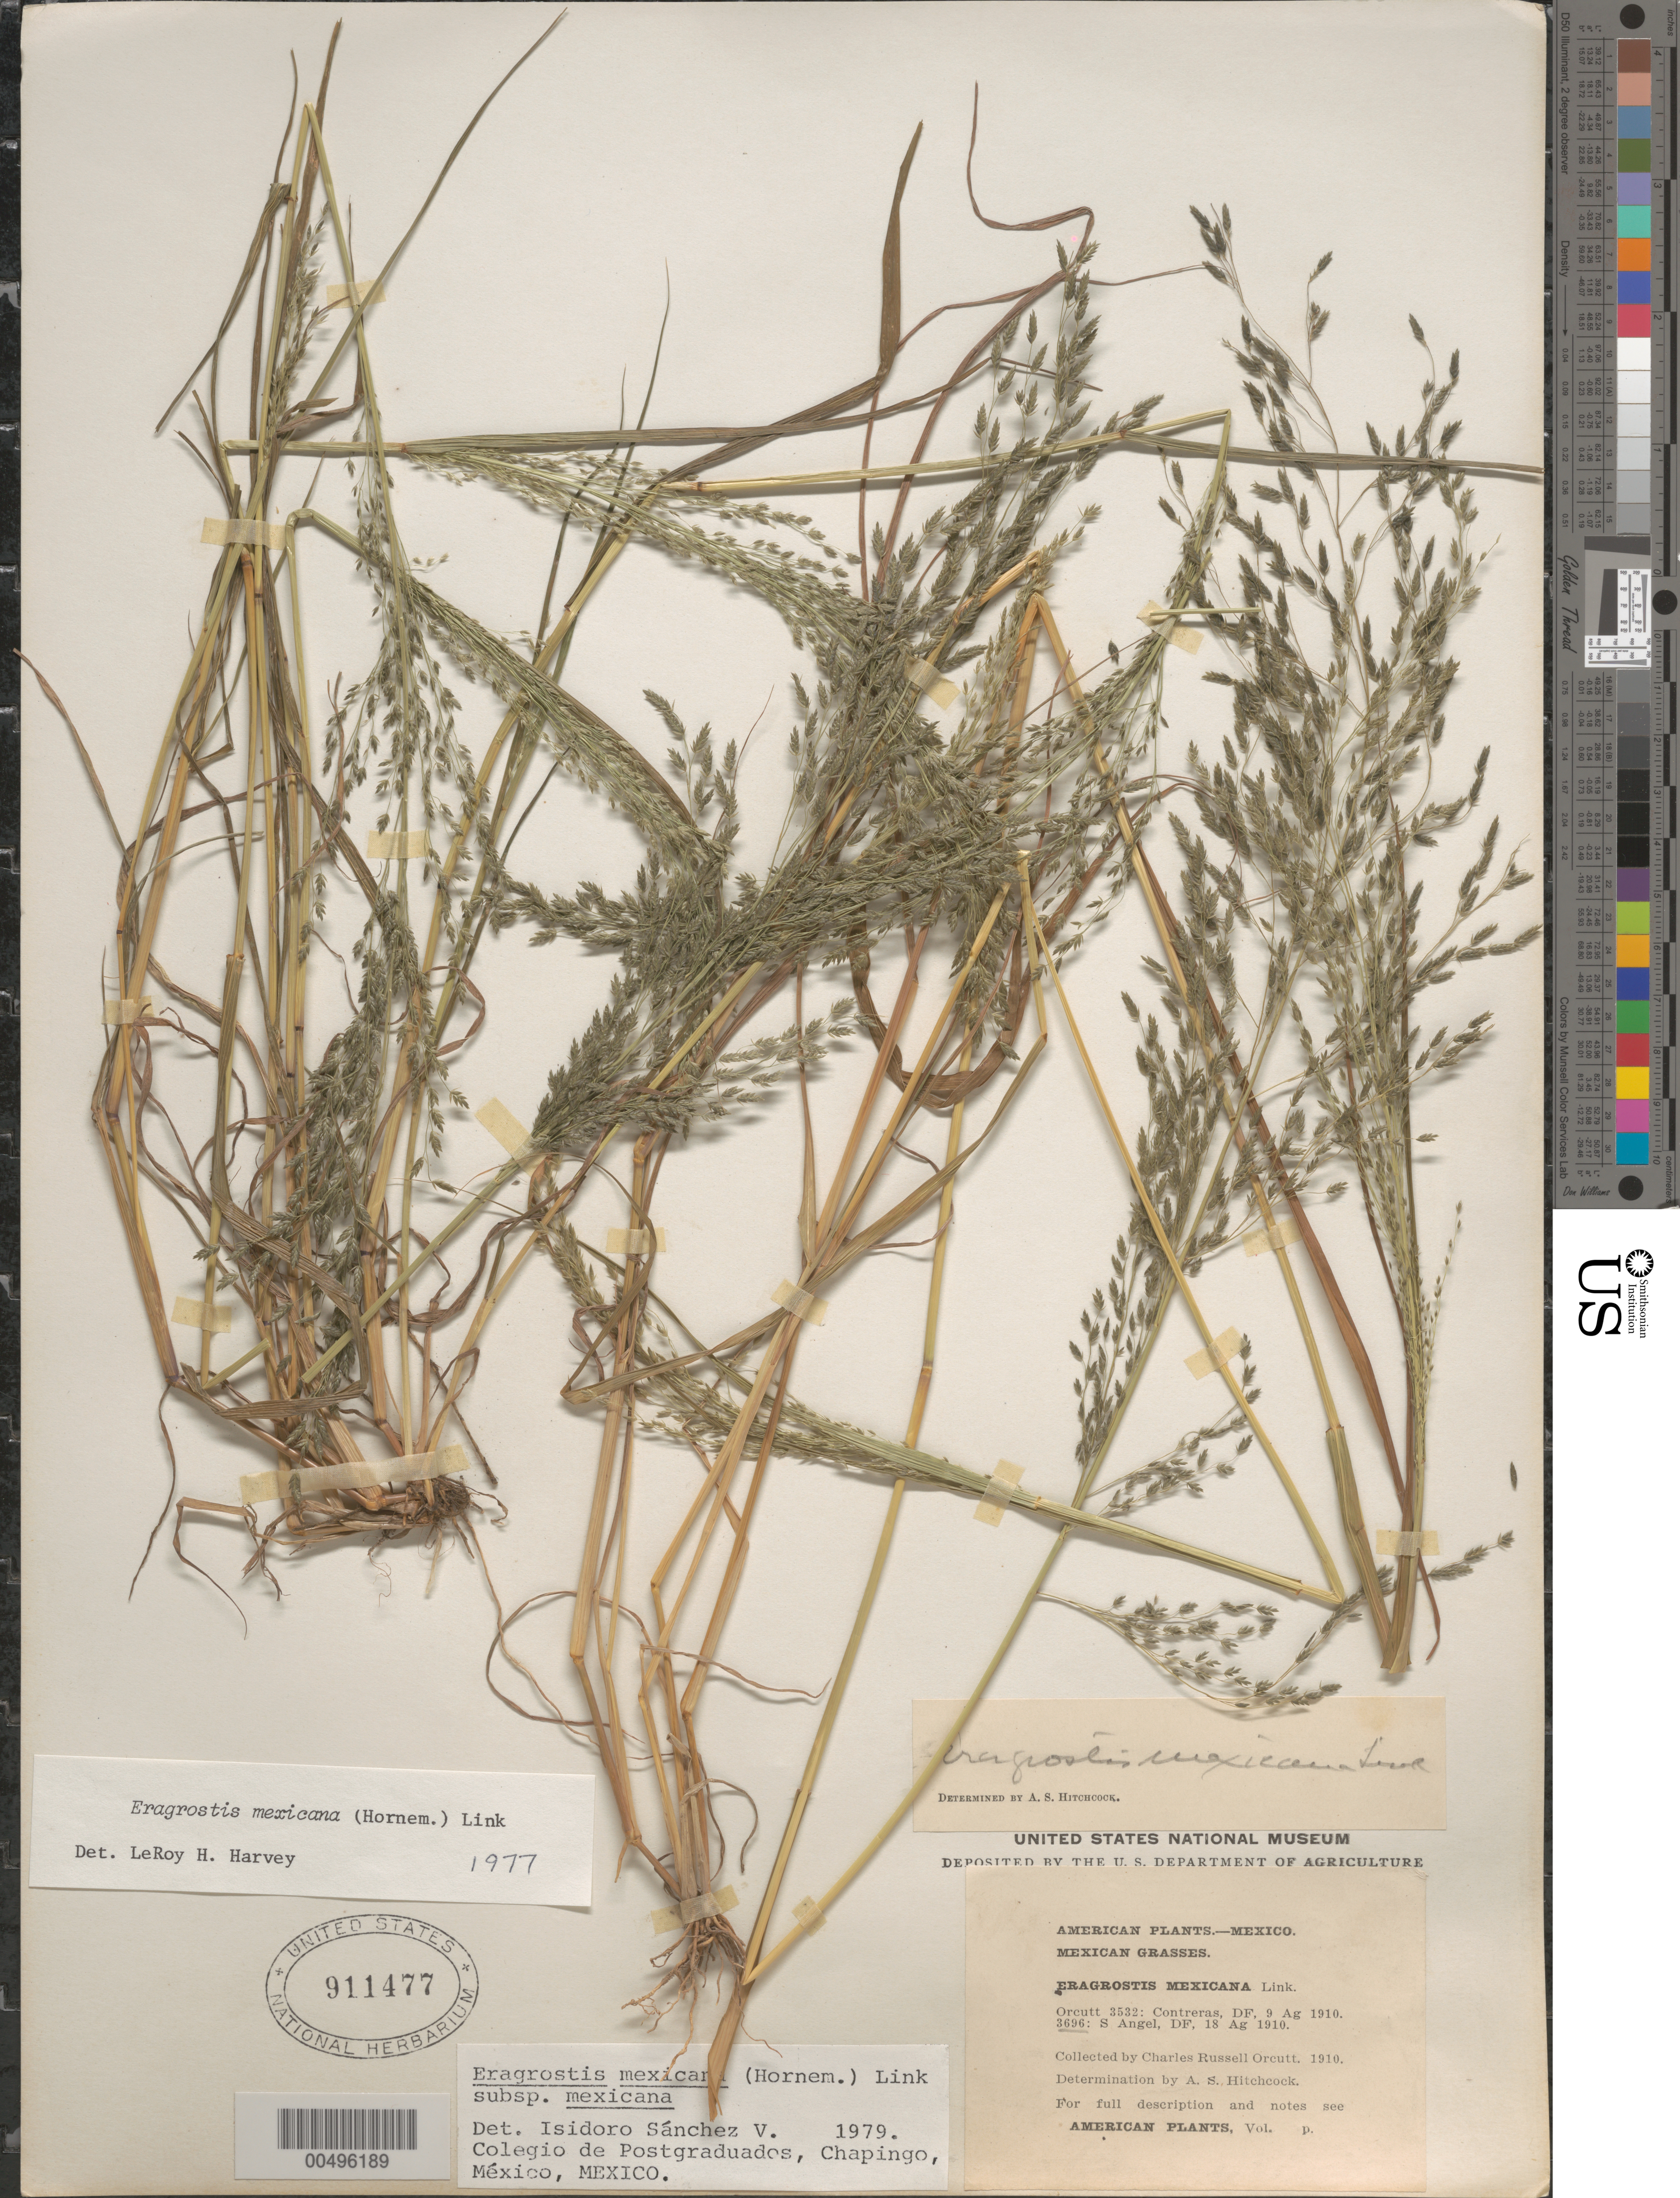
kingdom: Plantae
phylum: Tracheophyta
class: Liliopsida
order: Poales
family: Poaceae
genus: Eragrostis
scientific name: Eragrostis mexicana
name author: (Hornem.) Link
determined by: Sánchez Vega, I. M.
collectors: C. R. Orcutt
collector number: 3696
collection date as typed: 18 Aug 1910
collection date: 1910-08-18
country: Mexico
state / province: Distrito Federal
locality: San Angel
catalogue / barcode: US 911477